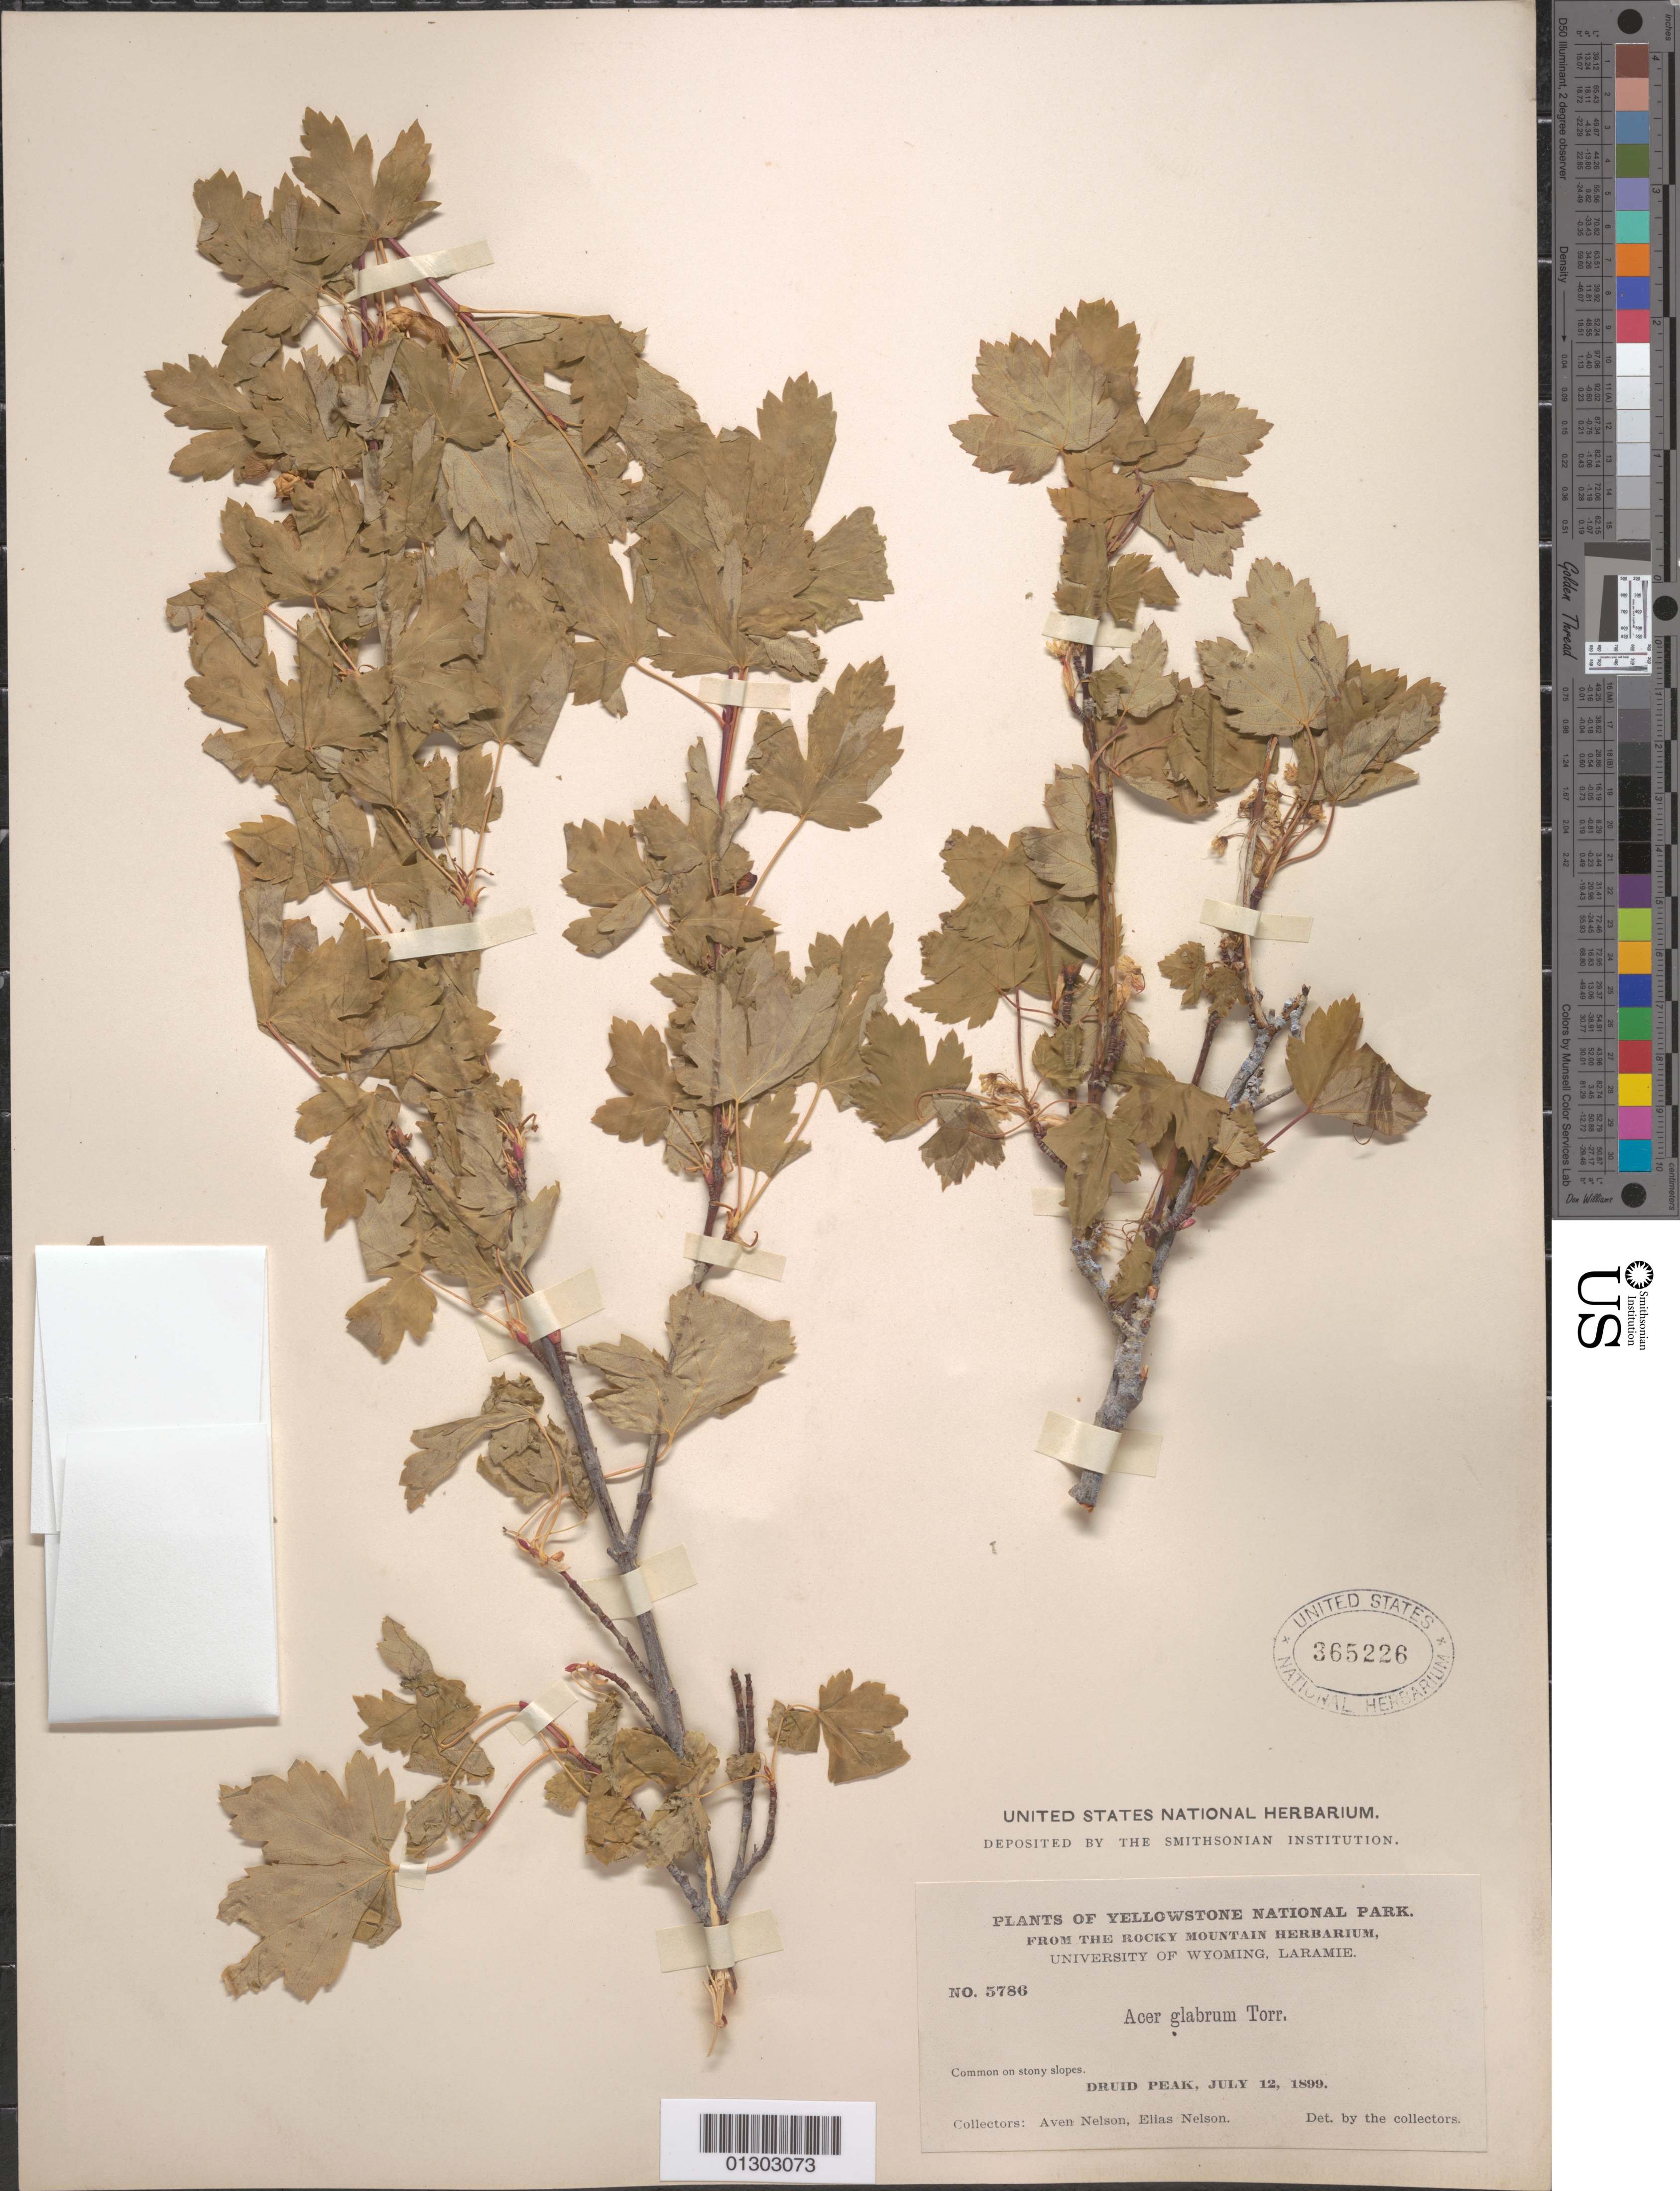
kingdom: Plantae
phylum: Tracheophyta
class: Magnoliopsida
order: Sapindales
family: Sapindaceae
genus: Acer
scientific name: Acer glabrum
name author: Torr.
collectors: A. Nelson & E. Nelson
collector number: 5786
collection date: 1899-07-12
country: United States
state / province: Wyoming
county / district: Park County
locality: Yellowstone National Park, Druid Peak.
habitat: Common on stony slopes.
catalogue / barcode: US 365226